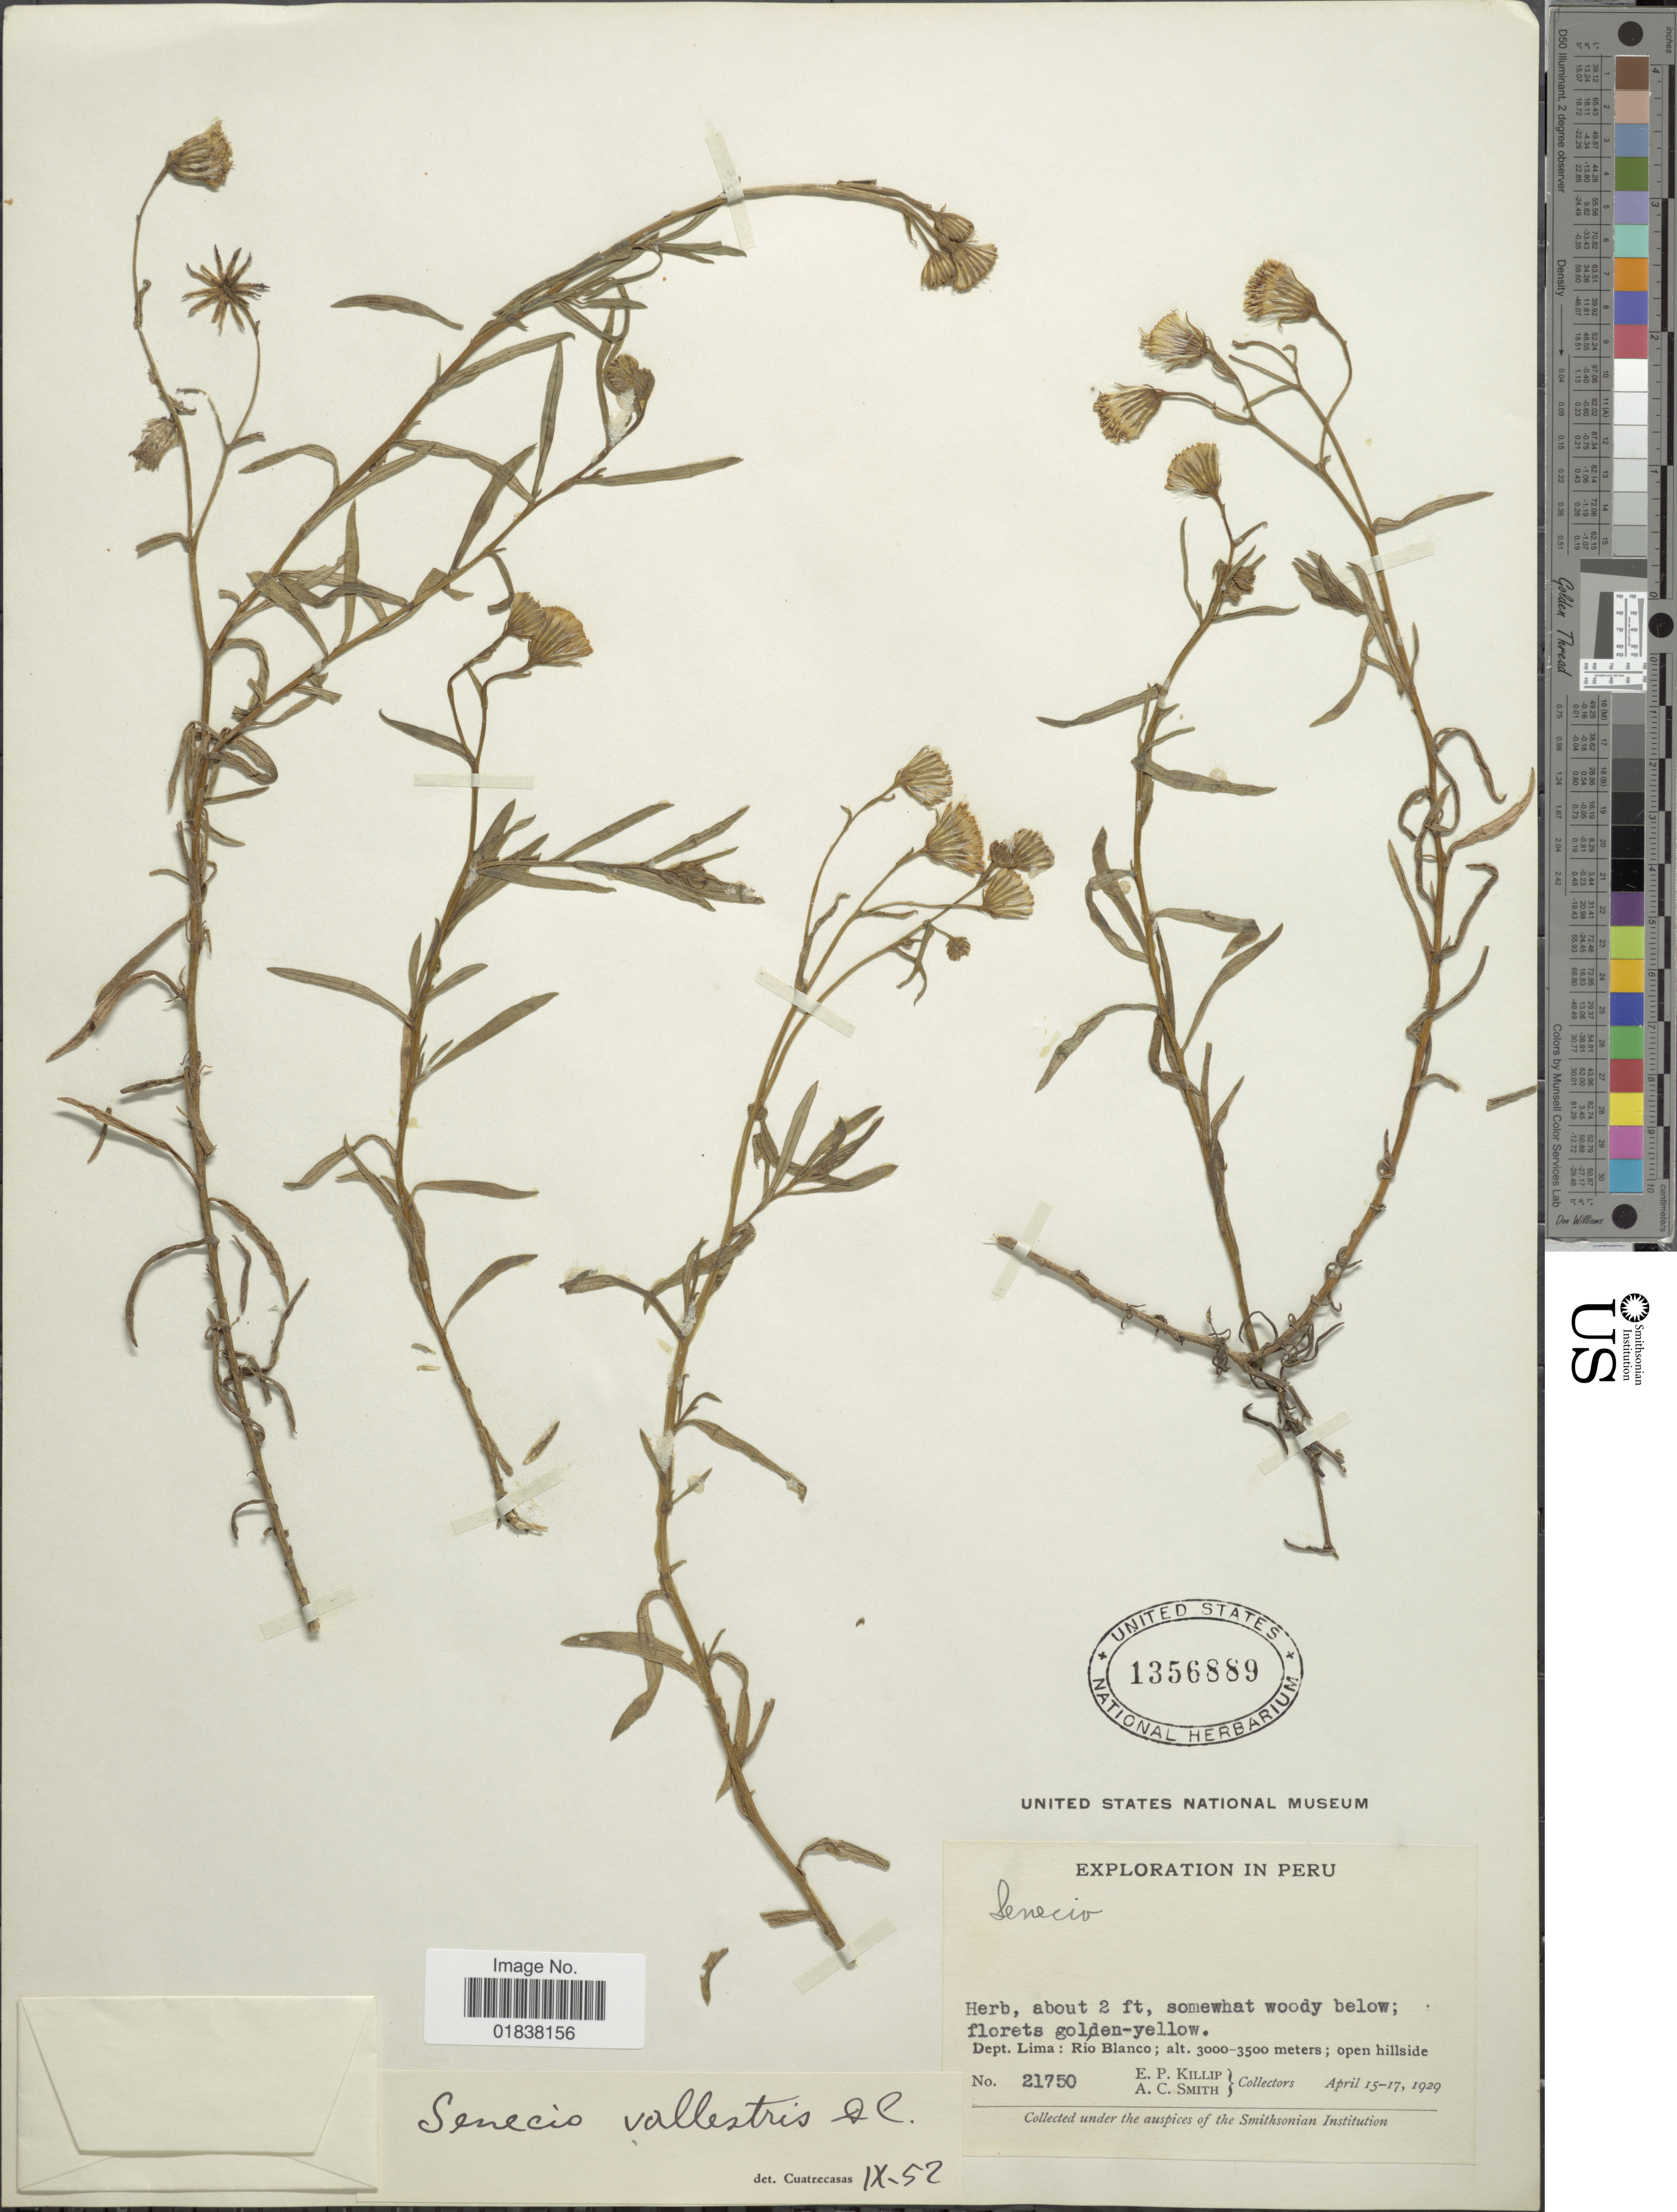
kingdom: Plantae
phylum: Tracheophyta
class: Magnoliopsida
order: Asterales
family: Asteraceae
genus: Senecio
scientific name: Senecio pentlandianus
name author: DC.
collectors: E. P. Killip & A. C. Smith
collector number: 21750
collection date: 1929-04-15/1929-04-17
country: Peru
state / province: Lima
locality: Rio Blanco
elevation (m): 3000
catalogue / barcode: US 1356889